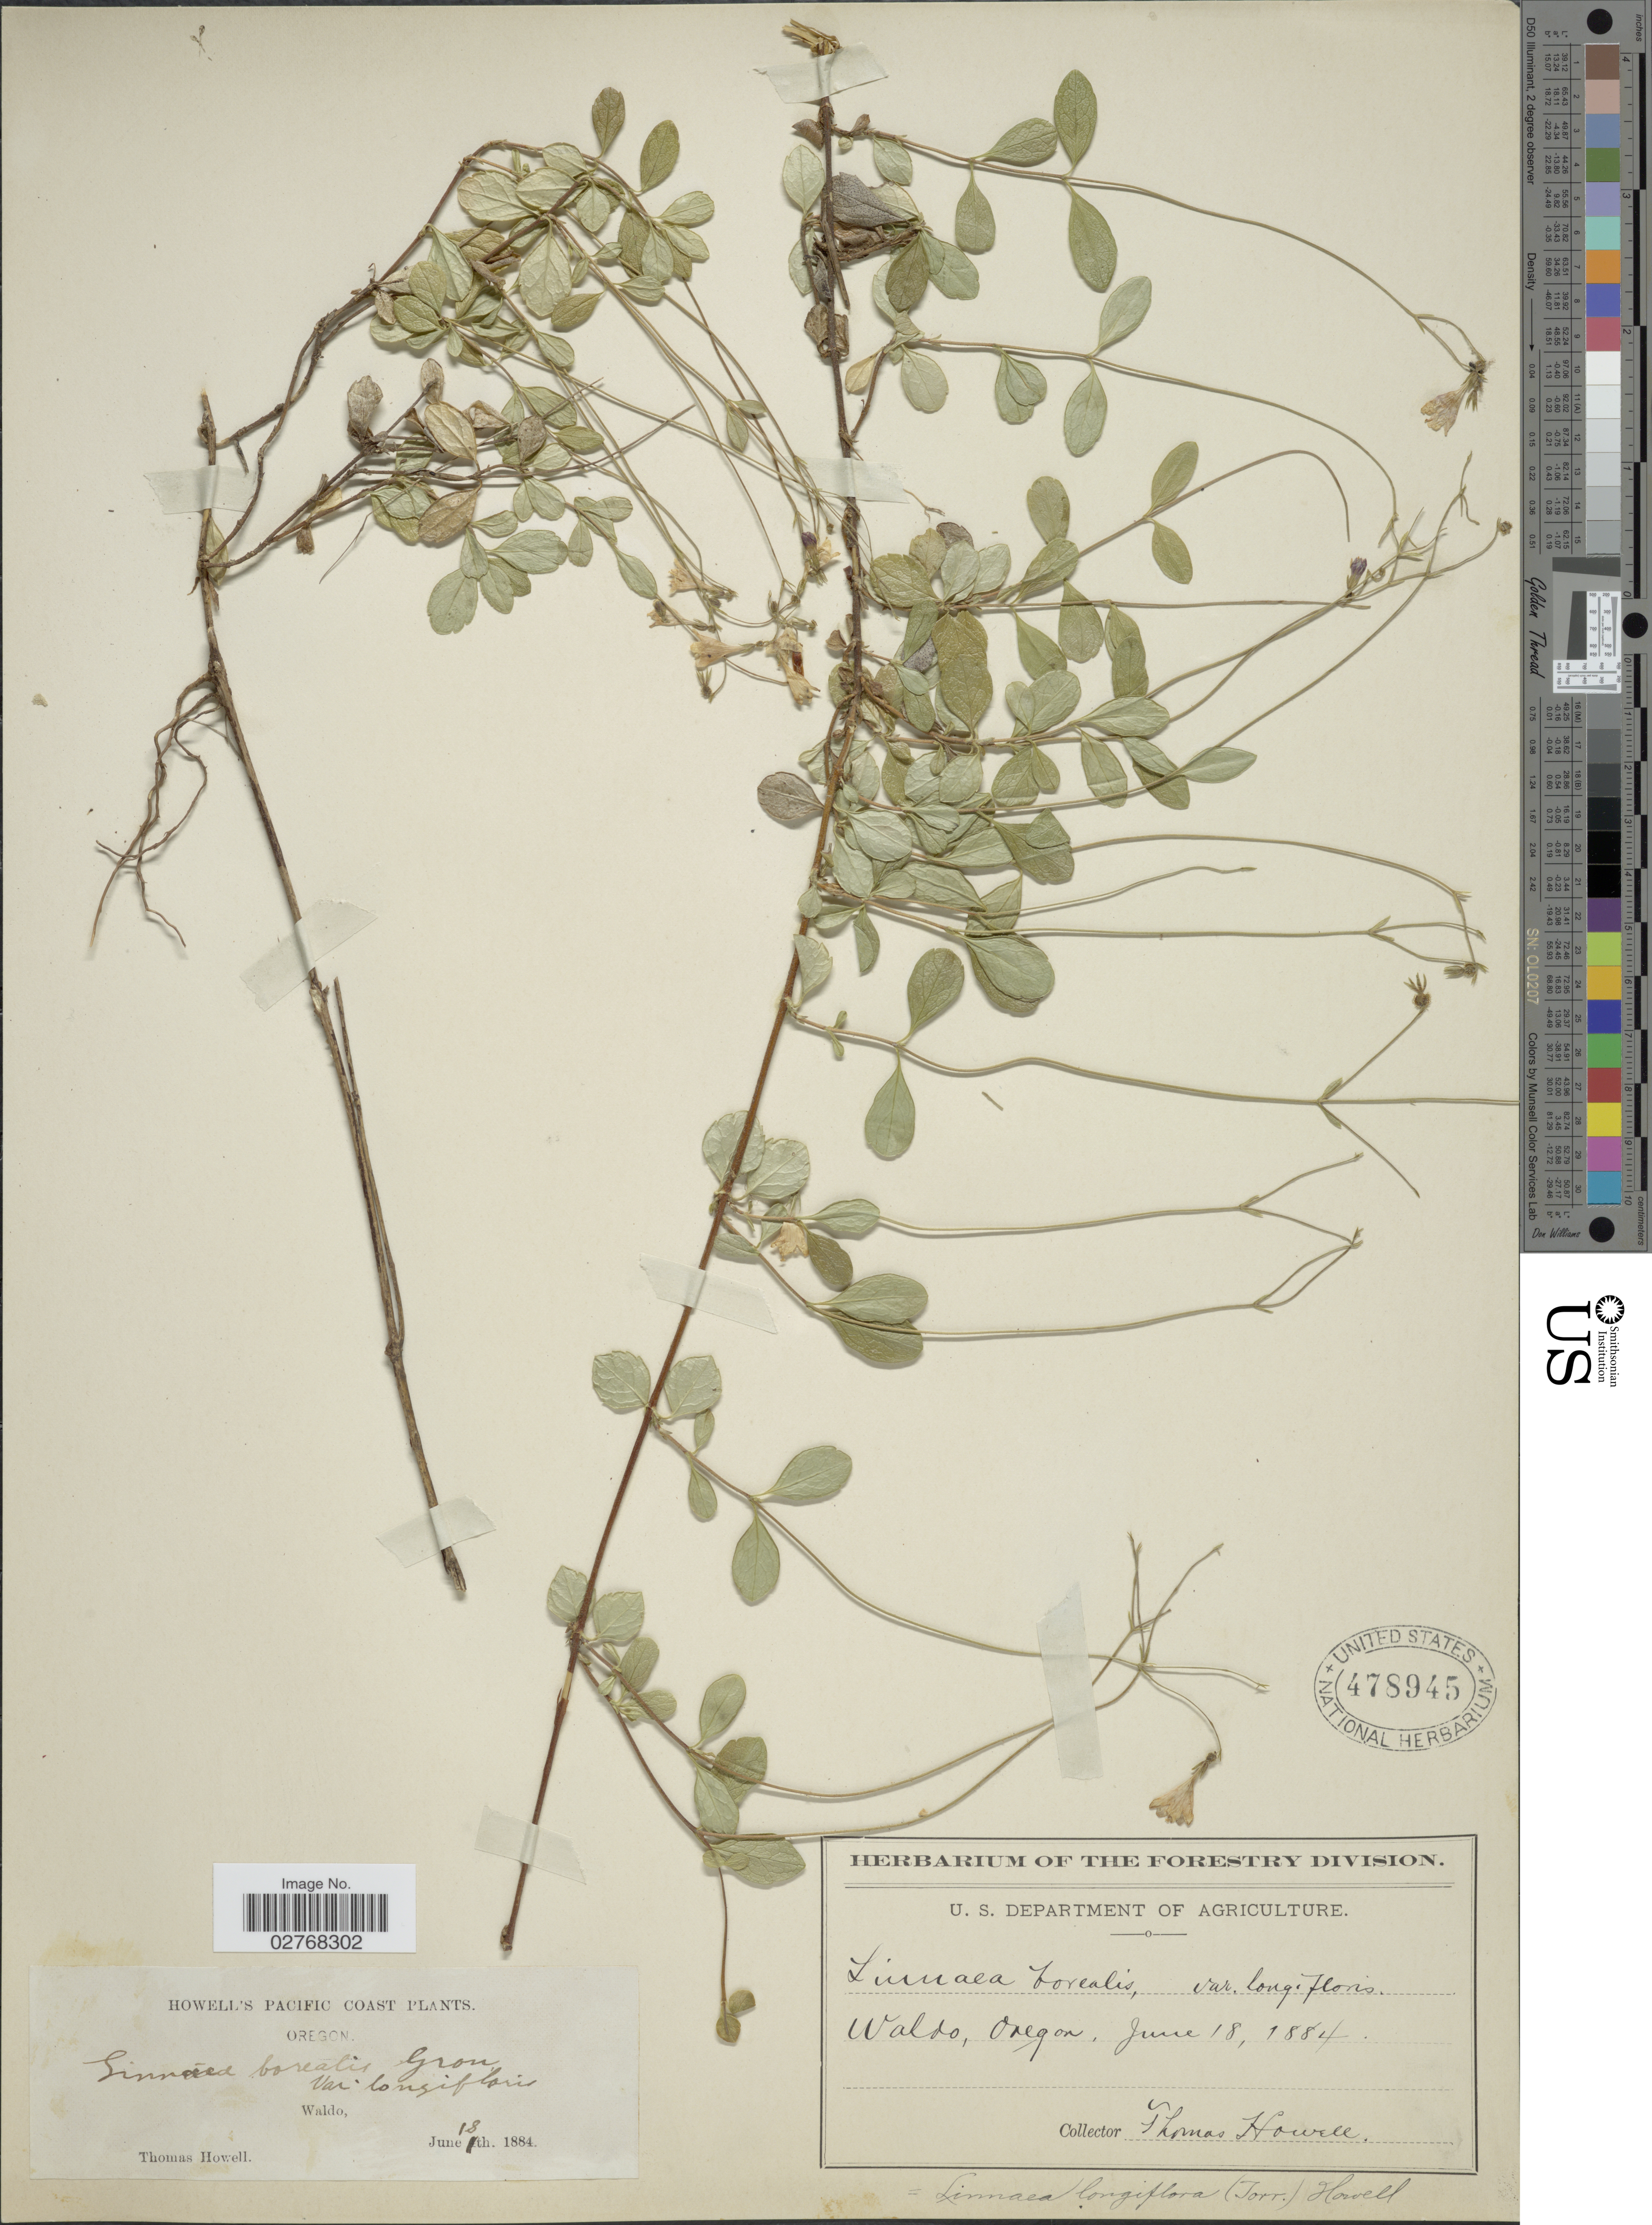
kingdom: Plantae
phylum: Tracheophyta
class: Magnoliopsida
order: Dipsacales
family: Caprifoliaceae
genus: Linnaea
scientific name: Linnaea borealis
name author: L.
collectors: T. Howell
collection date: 1884-06-18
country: United States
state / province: Oregon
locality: Waldo. Pacific Coast.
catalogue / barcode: US 478945